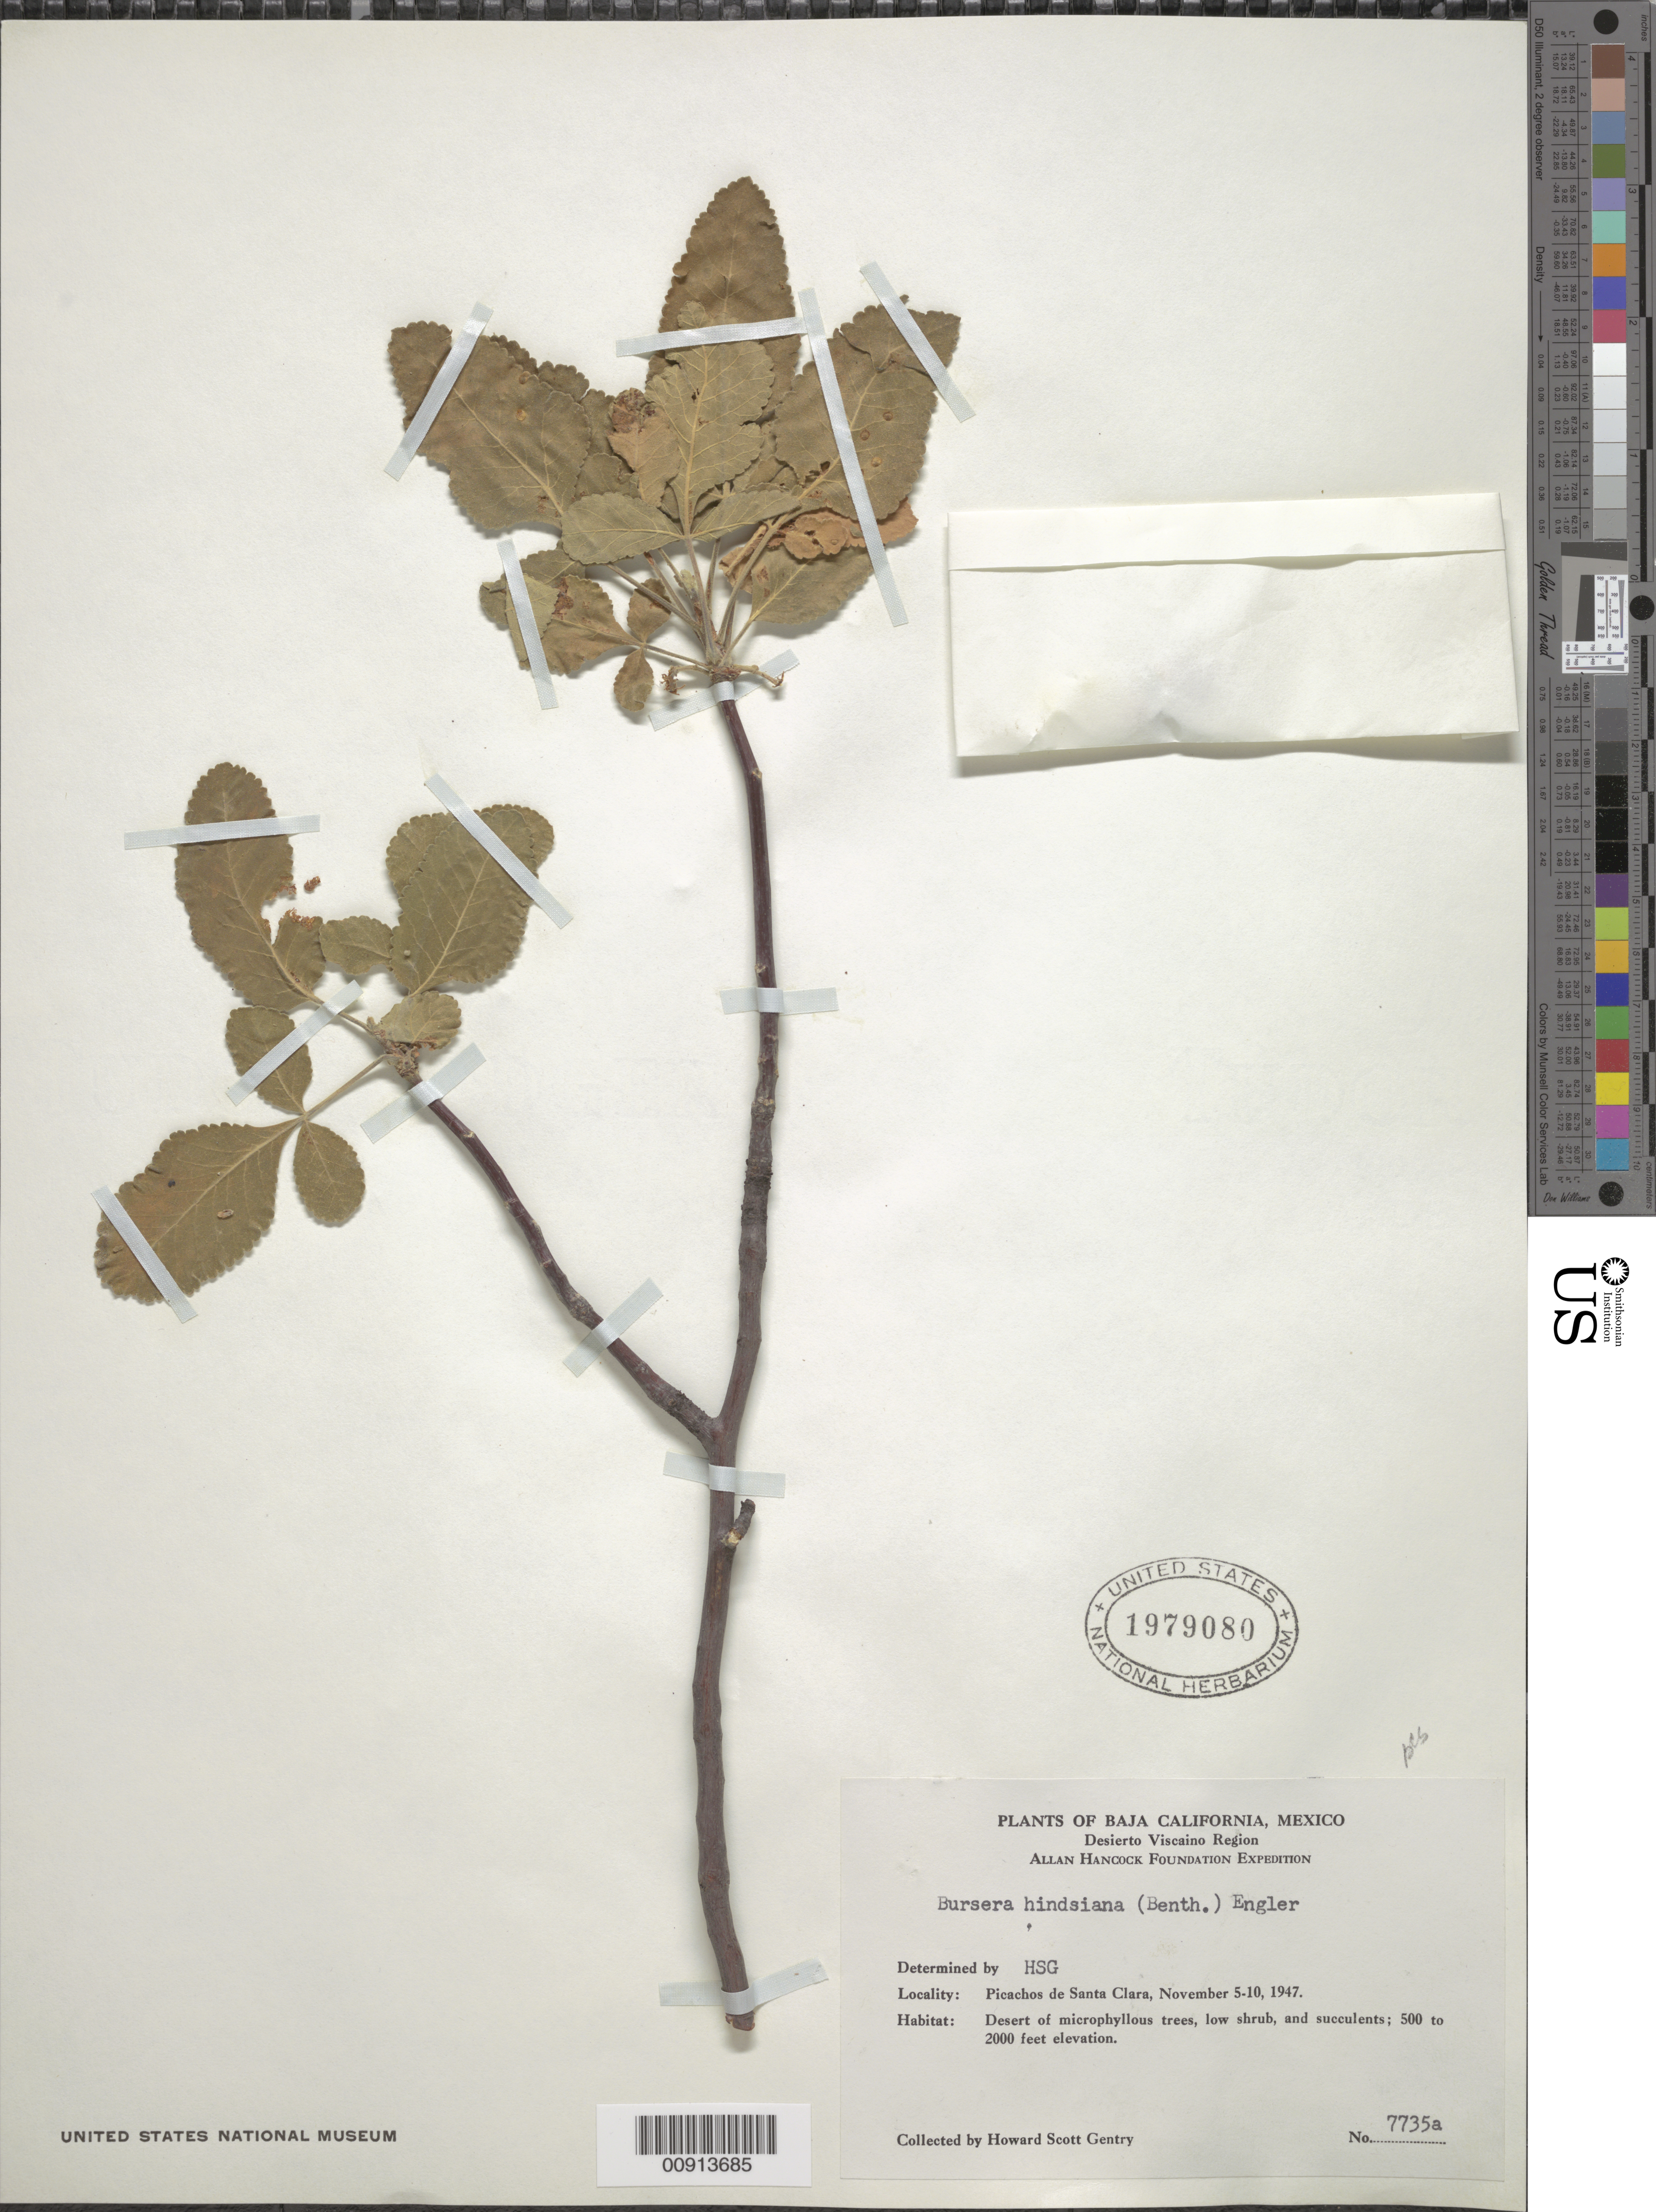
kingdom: Plantae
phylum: Tracheophyta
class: Magnoliopsida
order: Sapindales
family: Burseraceae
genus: Bursera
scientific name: Bursera hindsiana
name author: (Benth.) Engl.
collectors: H. S. Gentry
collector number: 7735 a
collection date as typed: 05 Nov 1947 to 10 Nov 1947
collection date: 1947-11-05/1947-11-10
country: Mexico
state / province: Baja California Sur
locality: Picachos de Santa Clara. Desierto Viscaino Region.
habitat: Desert of microphyllous trees, low shrub, and succulents.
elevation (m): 152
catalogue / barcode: US 1979080